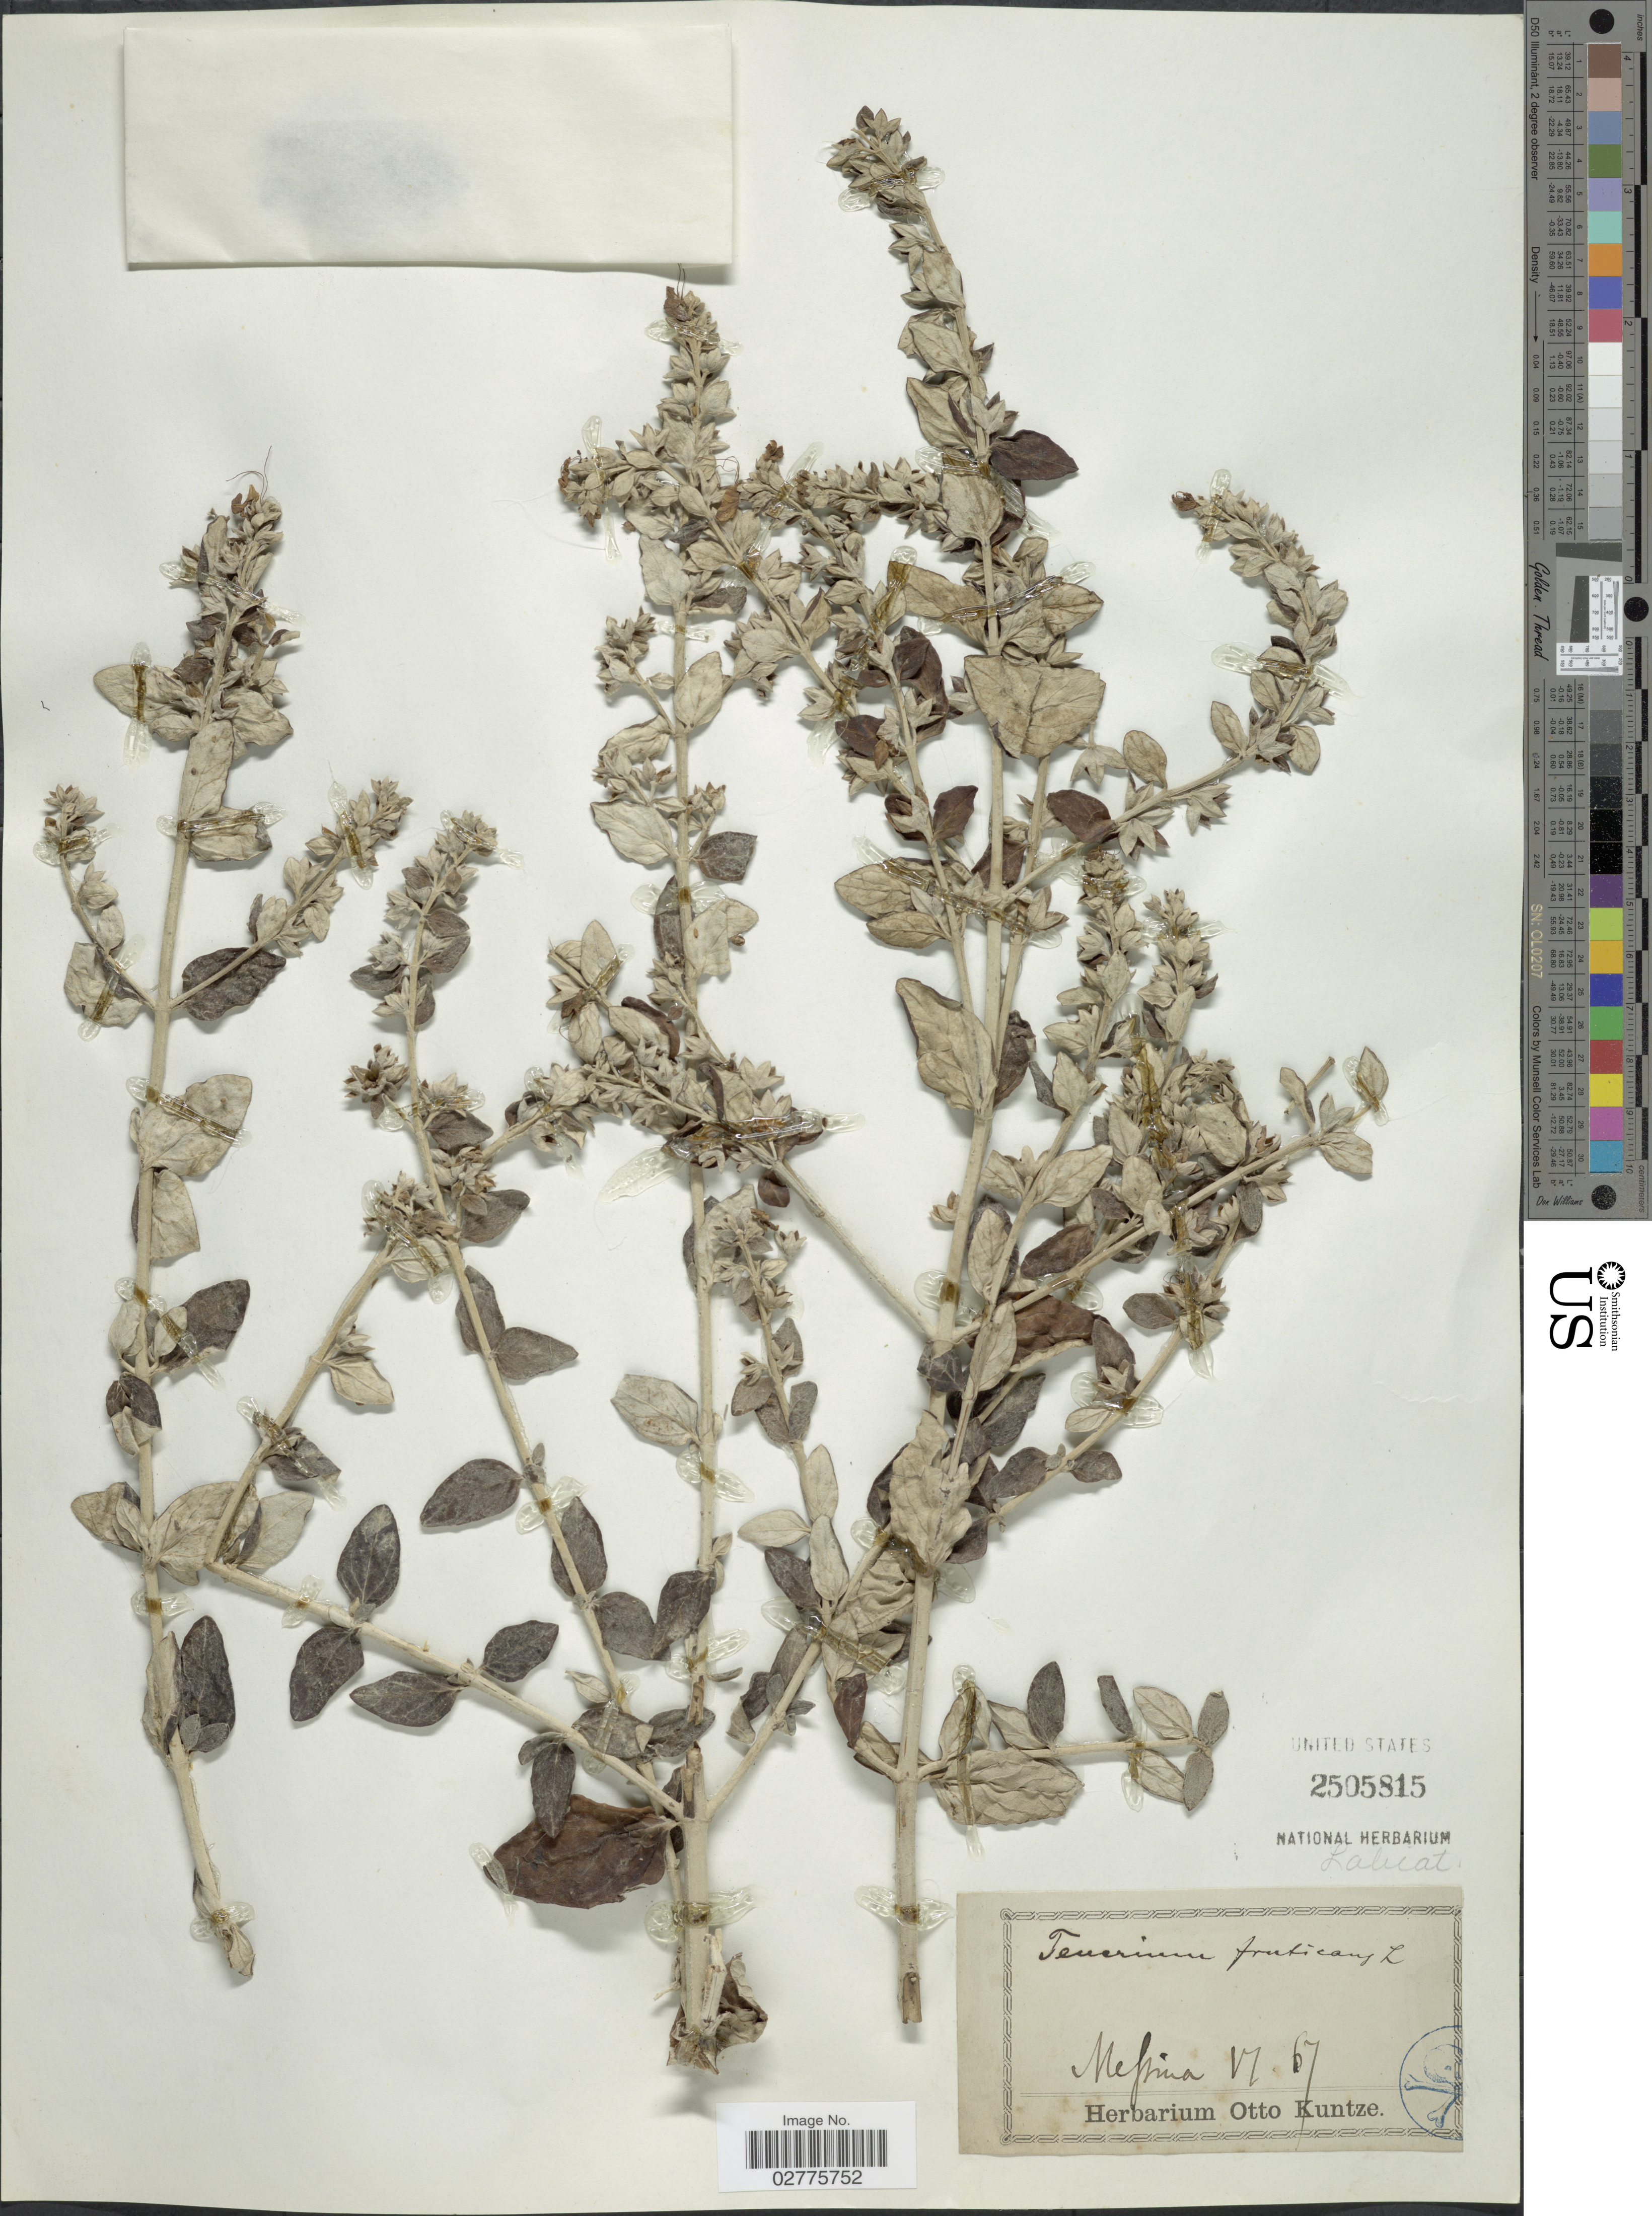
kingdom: Plantae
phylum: Tracheophyta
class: Magnoliopsida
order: Lamiales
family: Lamiaceae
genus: Teucrium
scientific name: Teucrium fruticans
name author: L.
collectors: ex herb. Otto Kuntze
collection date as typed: Transcribed d/m/y: /6/67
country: Italy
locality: Messina.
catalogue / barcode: US 2505815